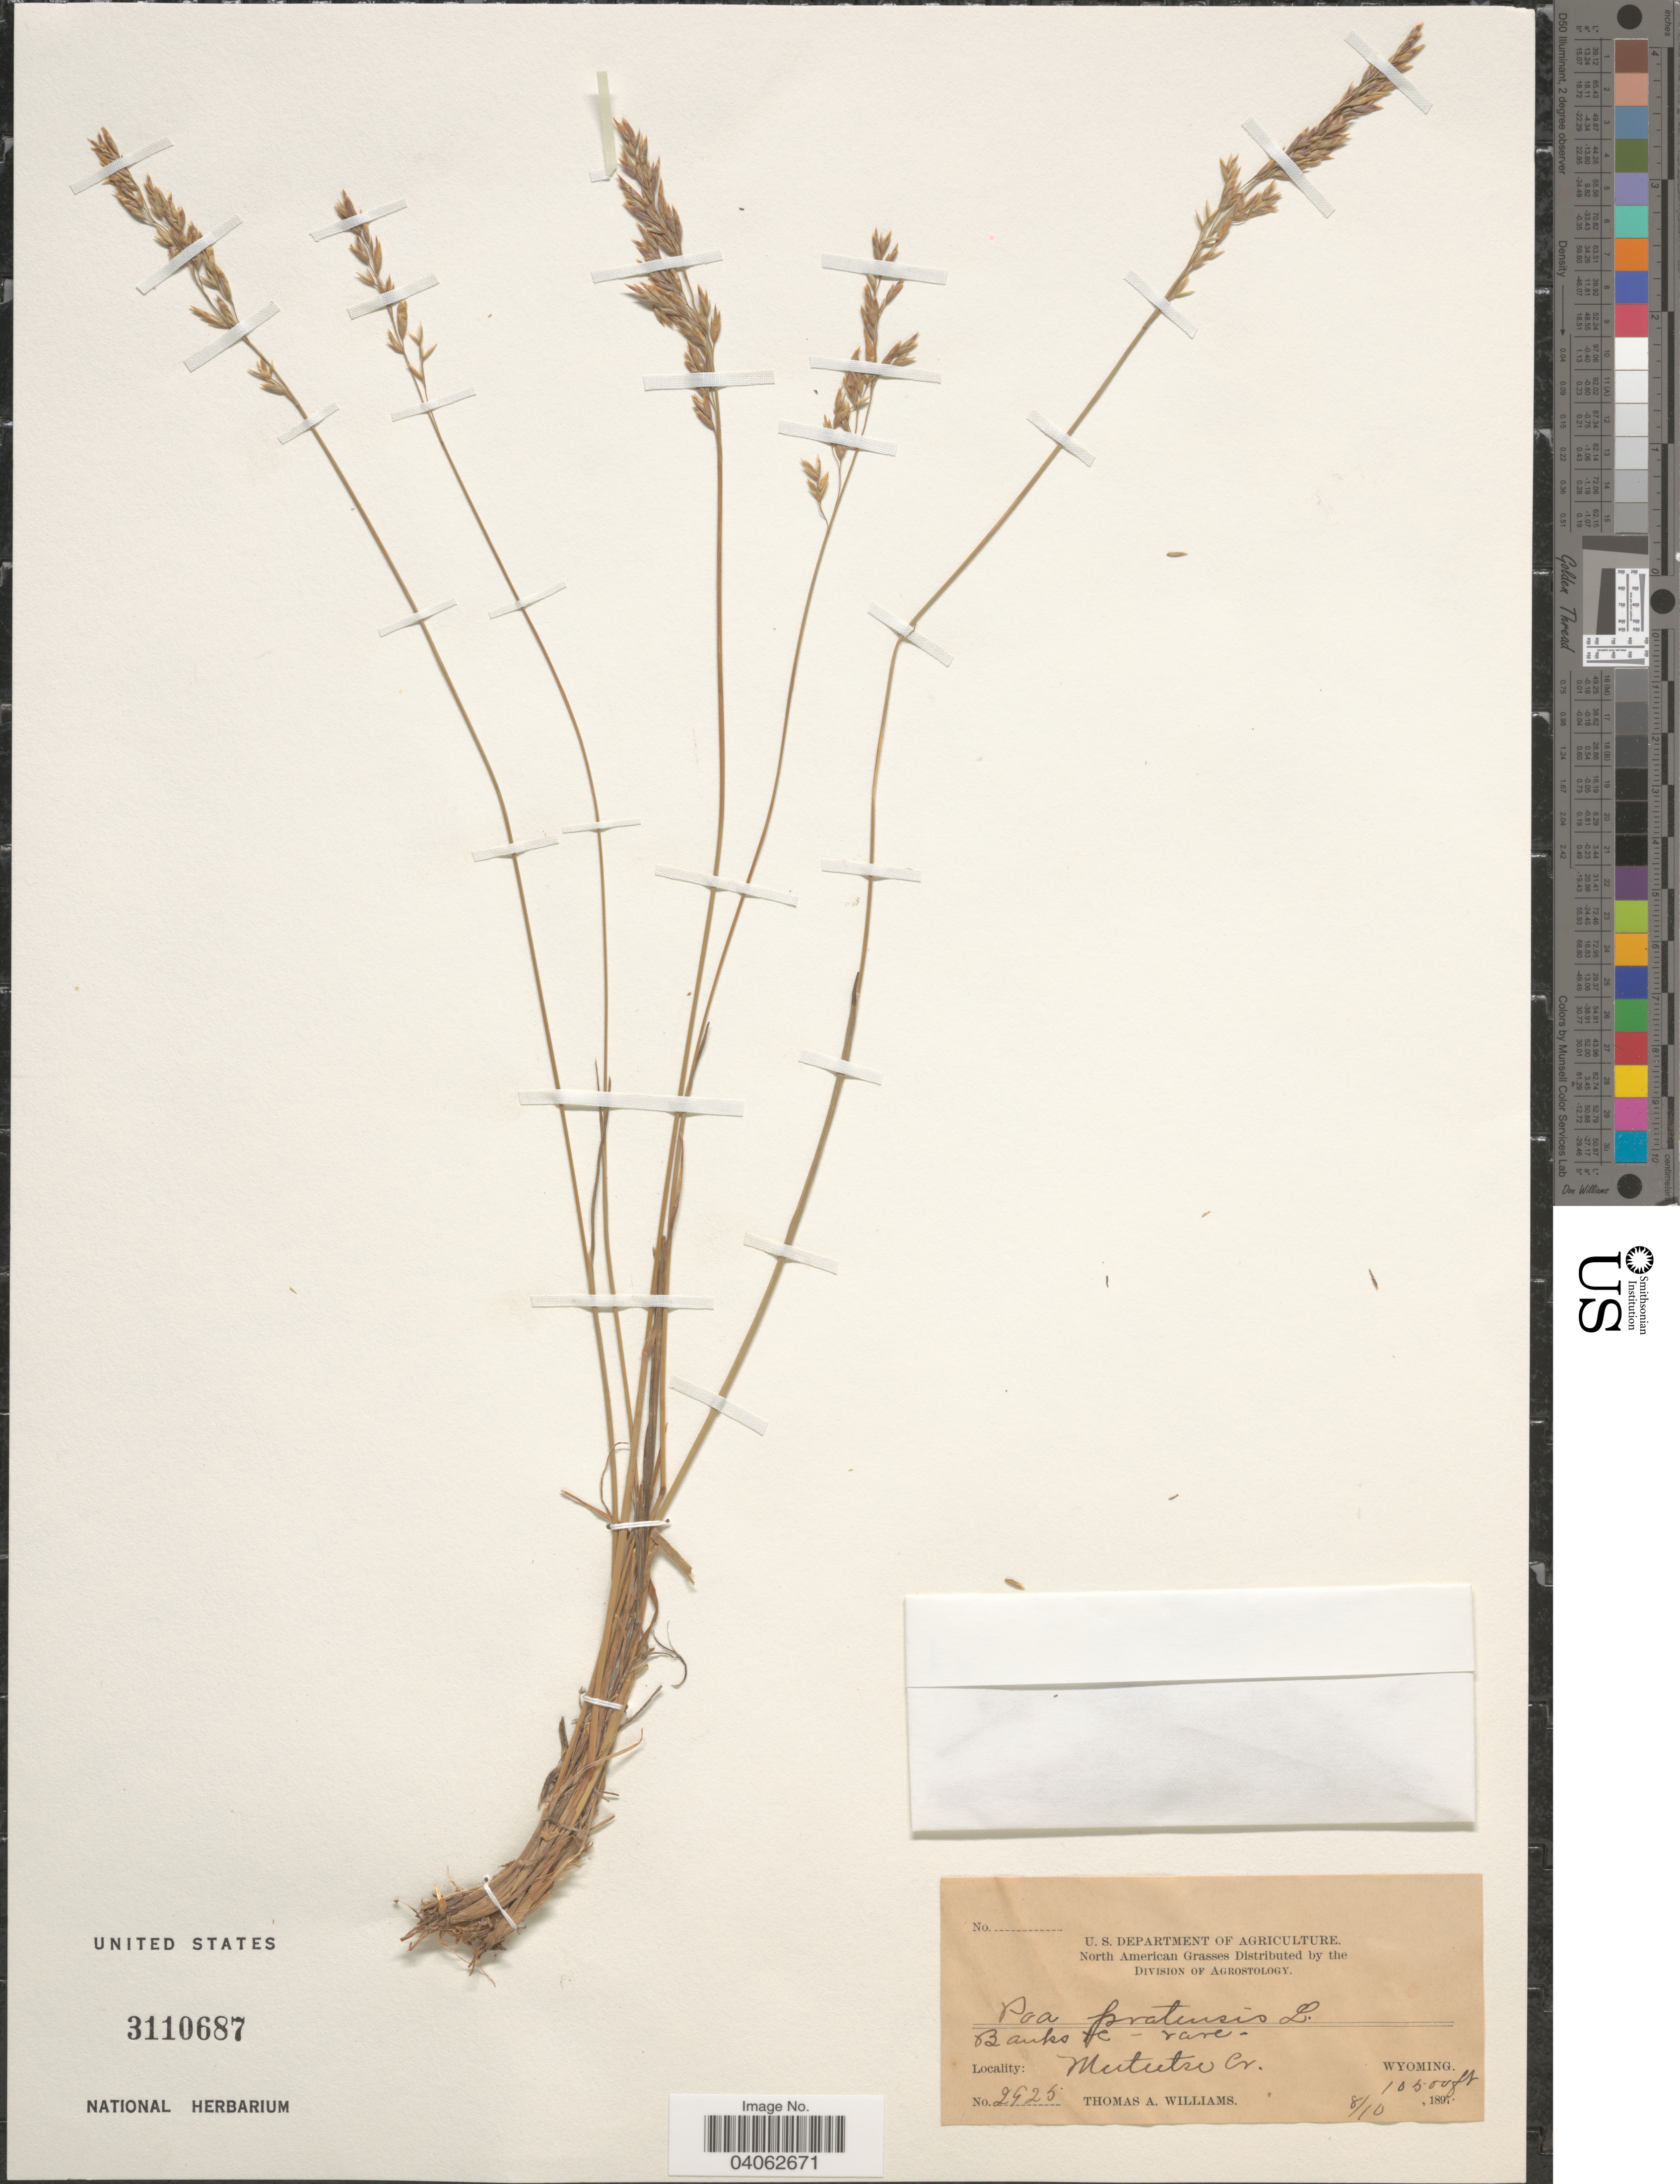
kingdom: Plantae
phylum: Tracheophyta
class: Liliopsida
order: Poales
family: Poaceae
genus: Poa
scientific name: Poa pratensis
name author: L.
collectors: T. A. Williams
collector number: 2925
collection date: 1897-08-10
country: United States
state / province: Wyoming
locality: Meeteetse Cr.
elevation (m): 3200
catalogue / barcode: US 3100687